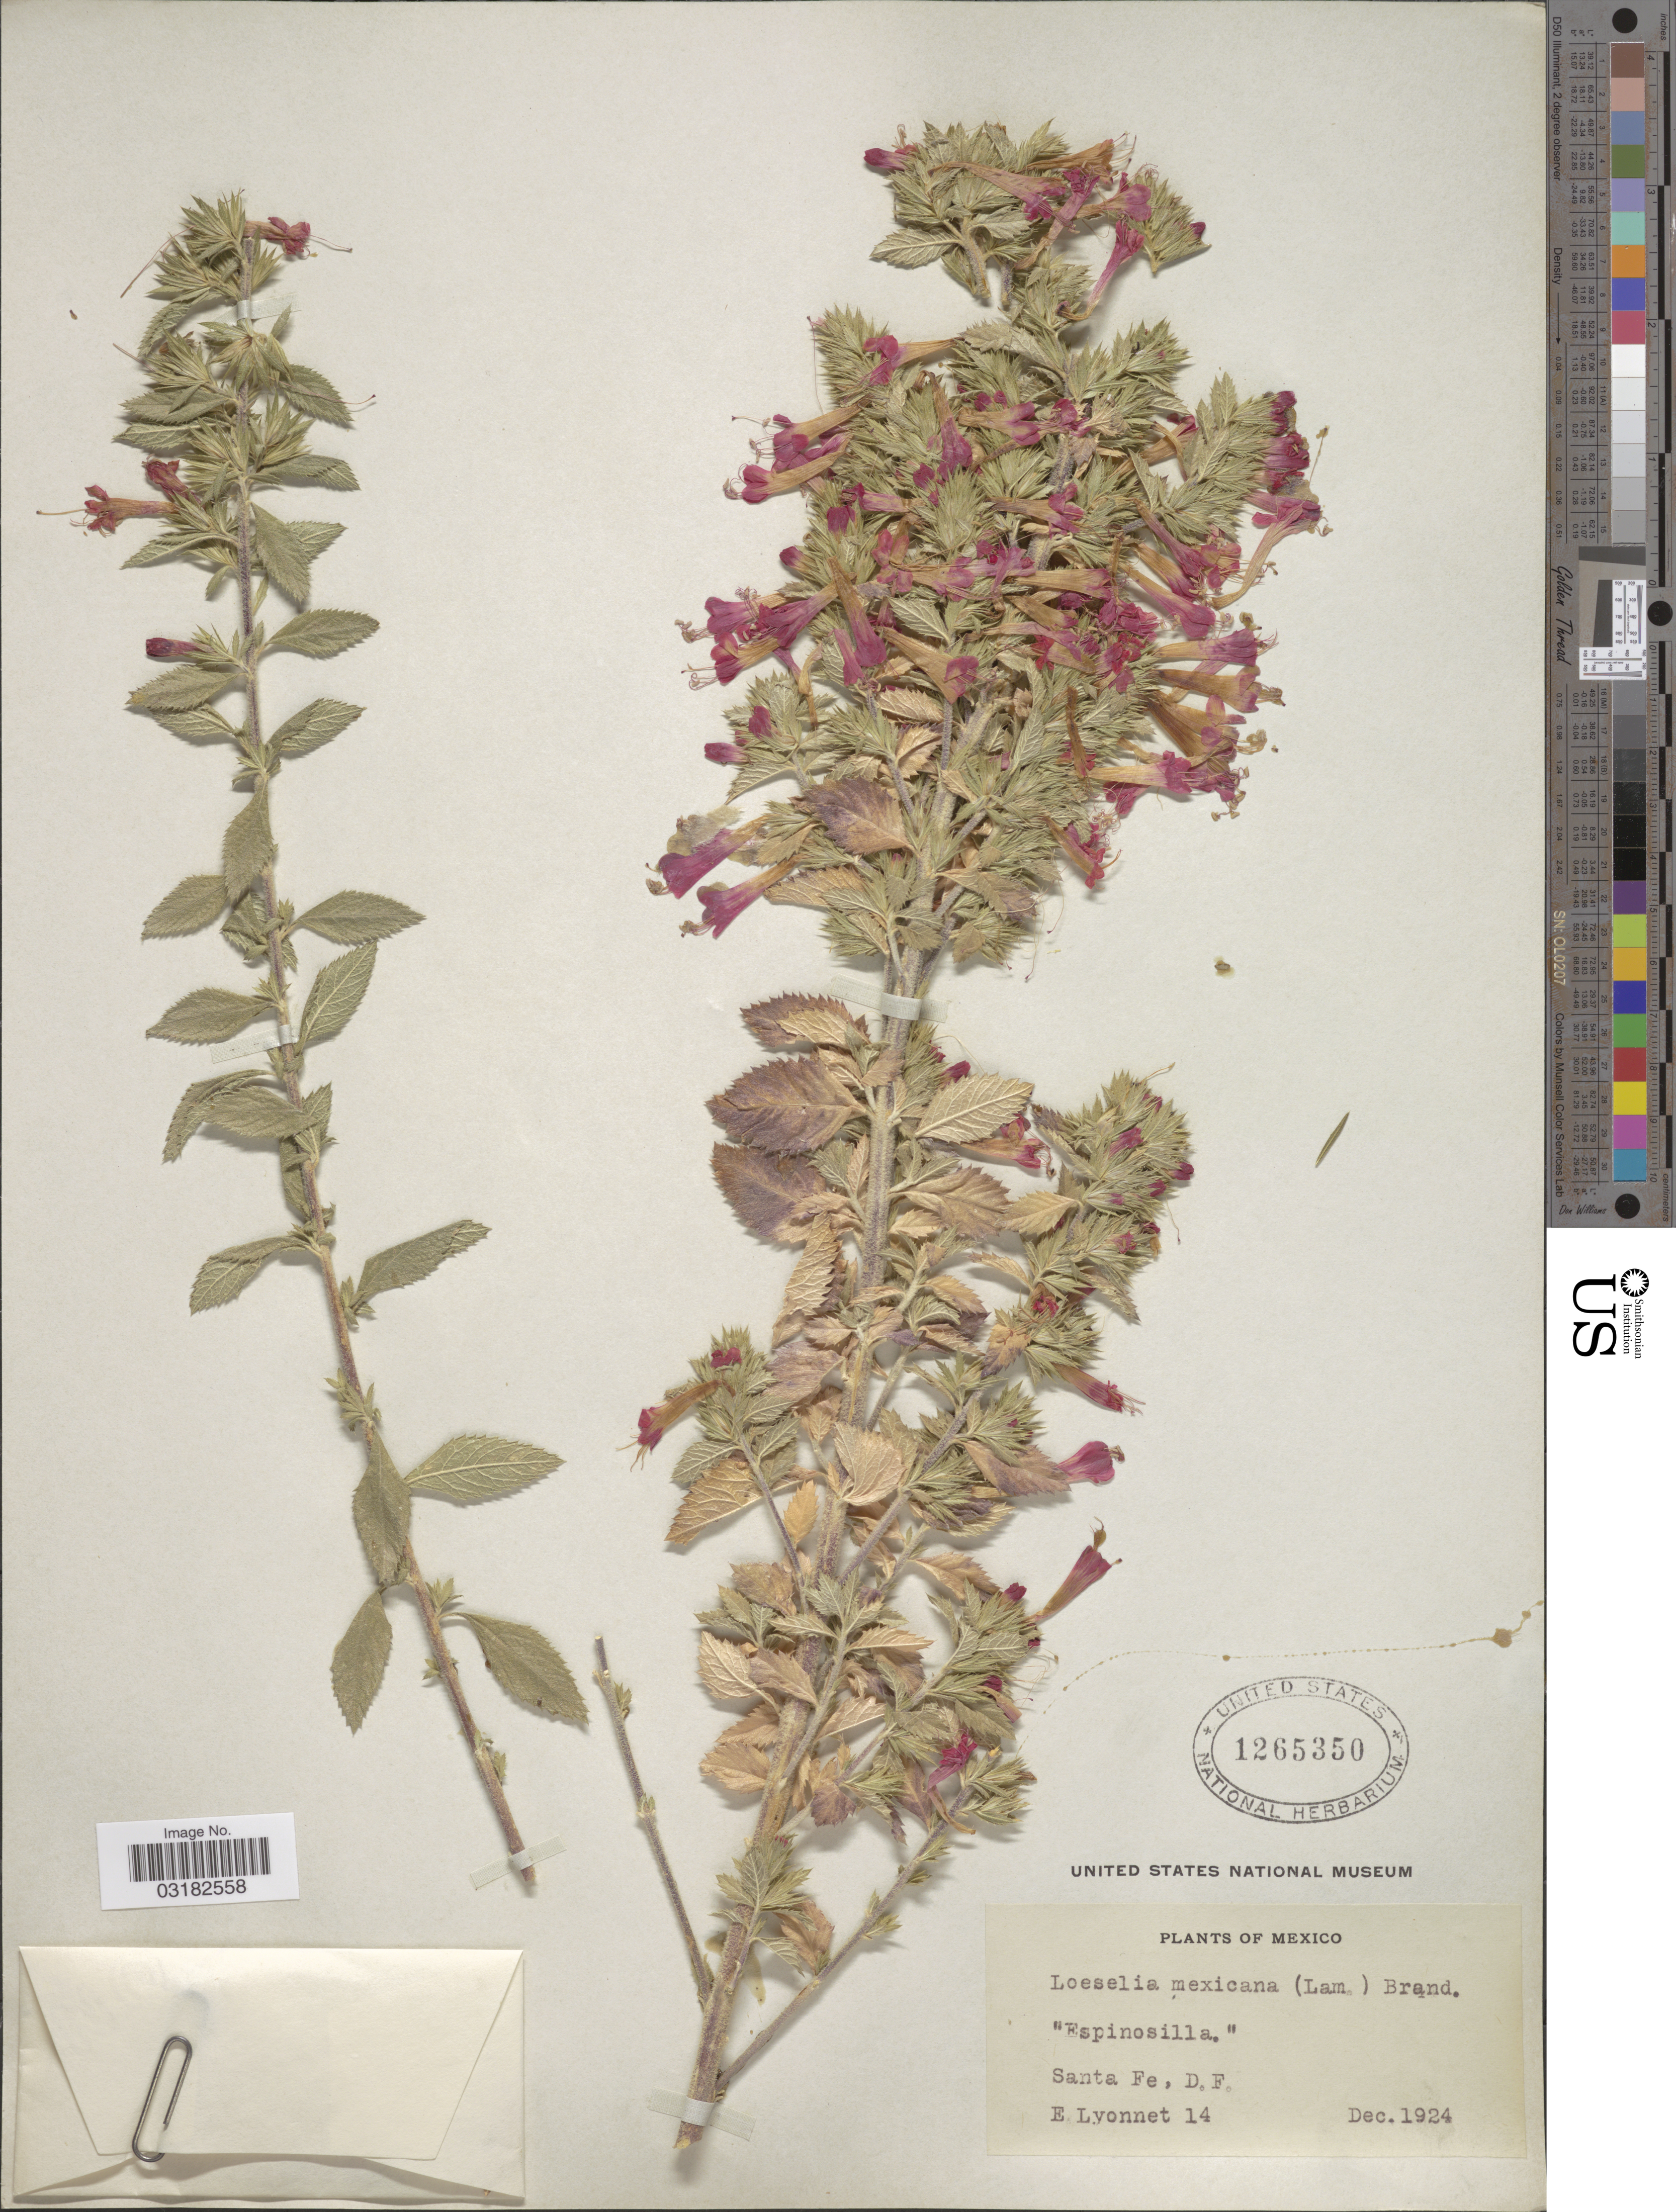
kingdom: Plantae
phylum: Tracheophyta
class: Magnoliopsida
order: Ericales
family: Polemoniaceae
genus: Loeselia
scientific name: Loeselia mexicana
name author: (Lam.) Brand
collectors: E. Lyonnet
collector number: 14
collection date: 1924-12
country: Mexico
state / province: Distrito Federal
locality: Santa Fe.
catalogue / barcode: US 1265350